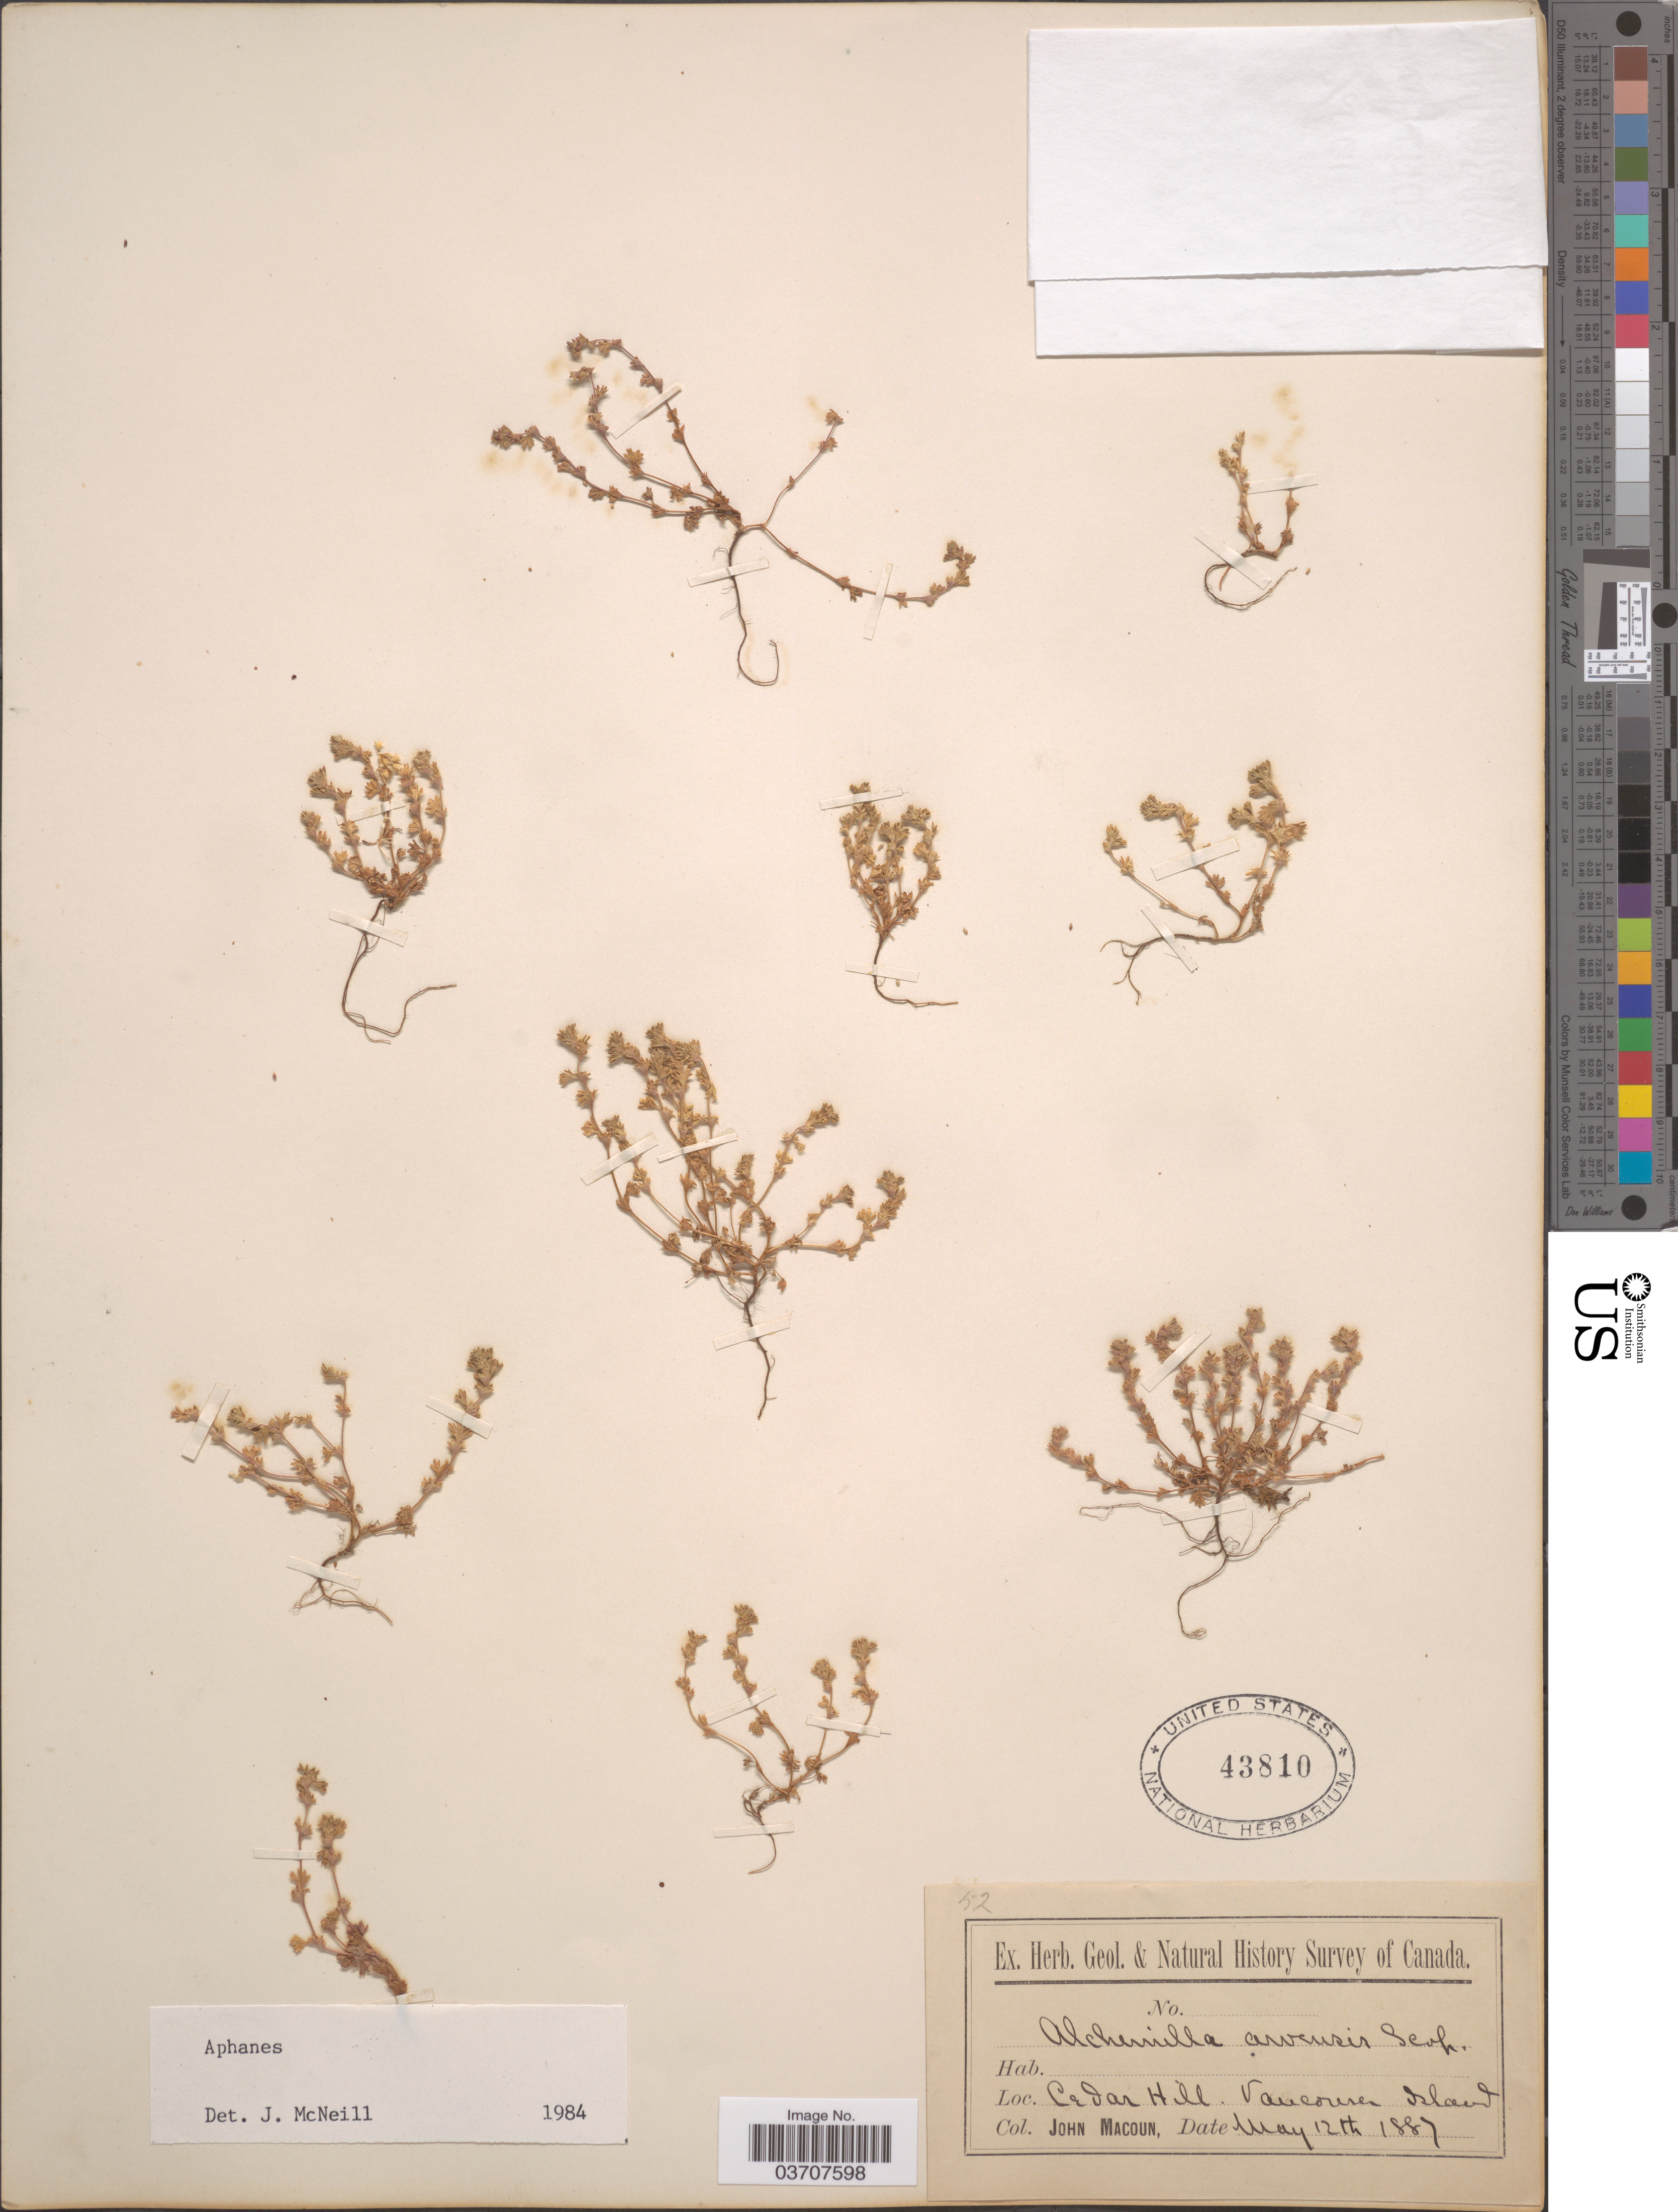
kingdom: Plantae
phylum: Tracheophyta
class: Magnoliopsida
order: Rosales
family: Rosaceae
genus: Aphanes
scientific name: Aphanes sp.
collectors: J. Macoun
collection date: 1887-05-12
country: Canada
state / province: British Columbia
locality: Cedar Hill. Vancouver Island.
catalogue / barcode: US 43810